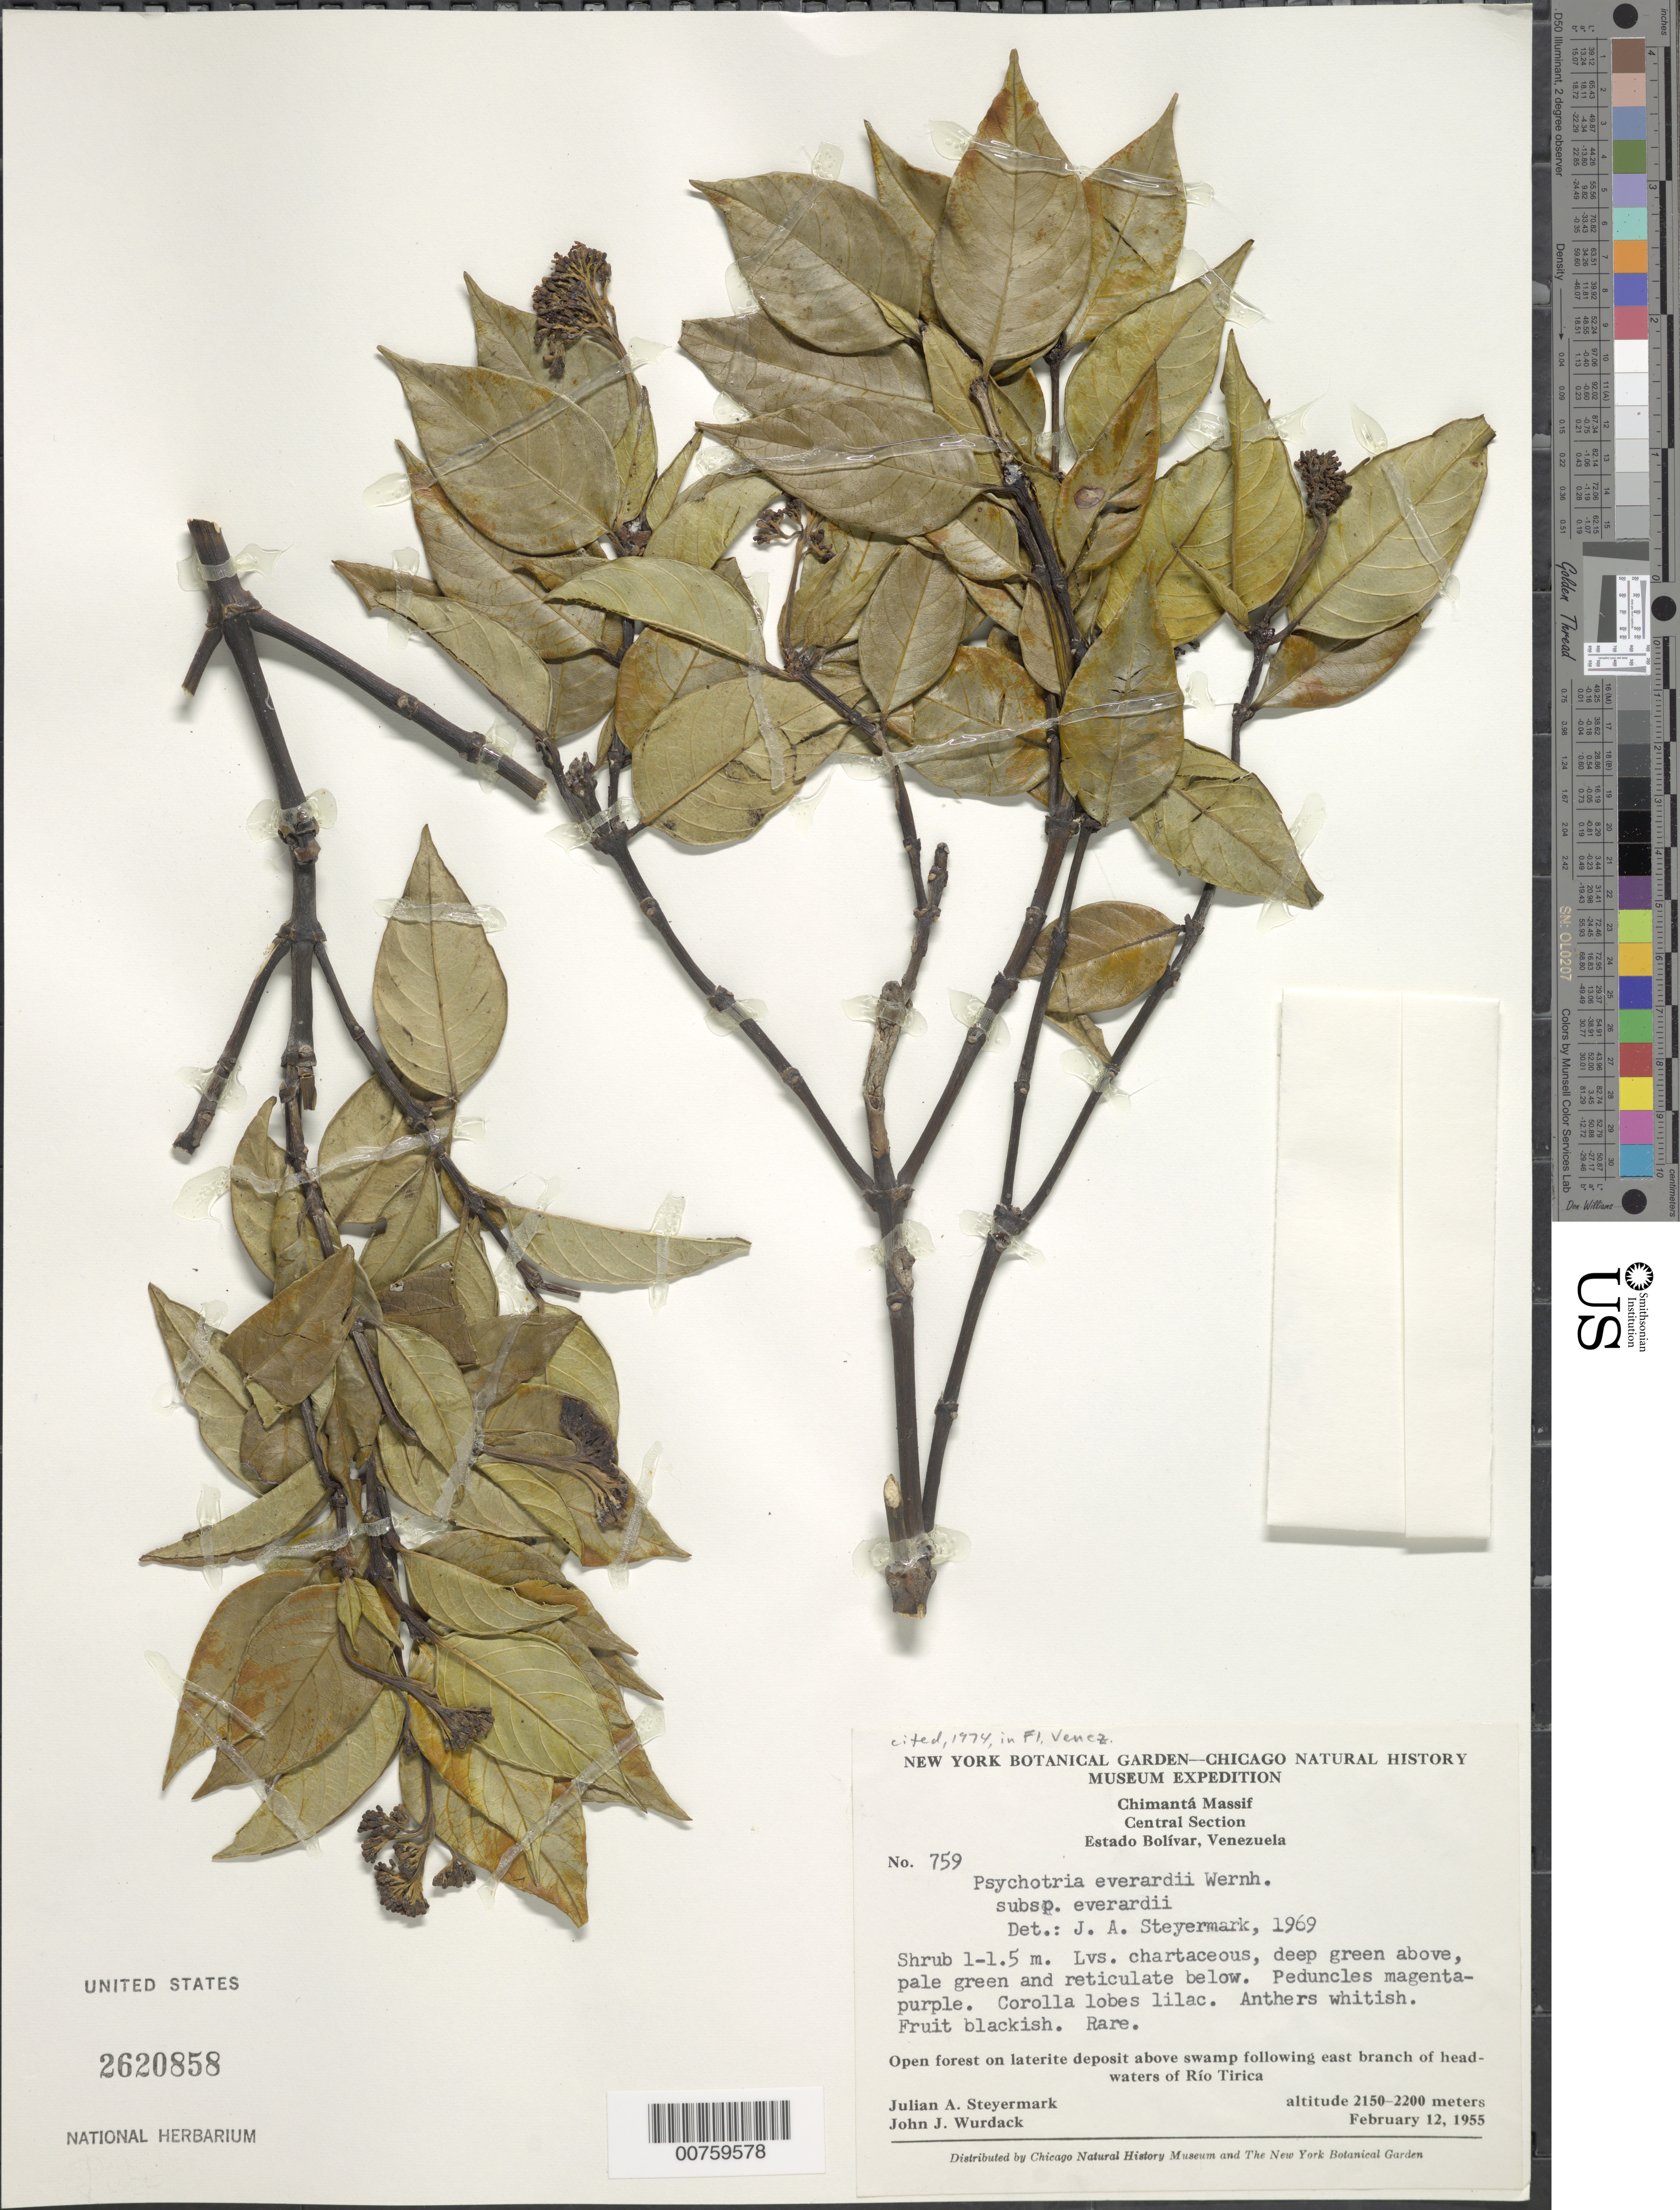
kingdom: Plantae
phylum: Tracheophyta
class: Magnoliopsida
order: Gentianales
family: Rubiaceae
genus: Psychotria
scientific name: Psychotria everardii subsp. everardii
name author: Wernham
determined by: Steyermark, Julian A., (VEN)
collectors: J. Steyermark & J. J. Wurdack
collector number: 55 759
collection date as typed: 12-Feb-55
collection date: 1955-02-12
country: Venezuela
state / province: Bolívar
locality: Chimantá Massif, central section, along east branch of headwaters of Río Tirica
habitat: Open forest on laterite deposit above swamp following river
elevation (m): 2150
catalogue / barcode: US 2620858